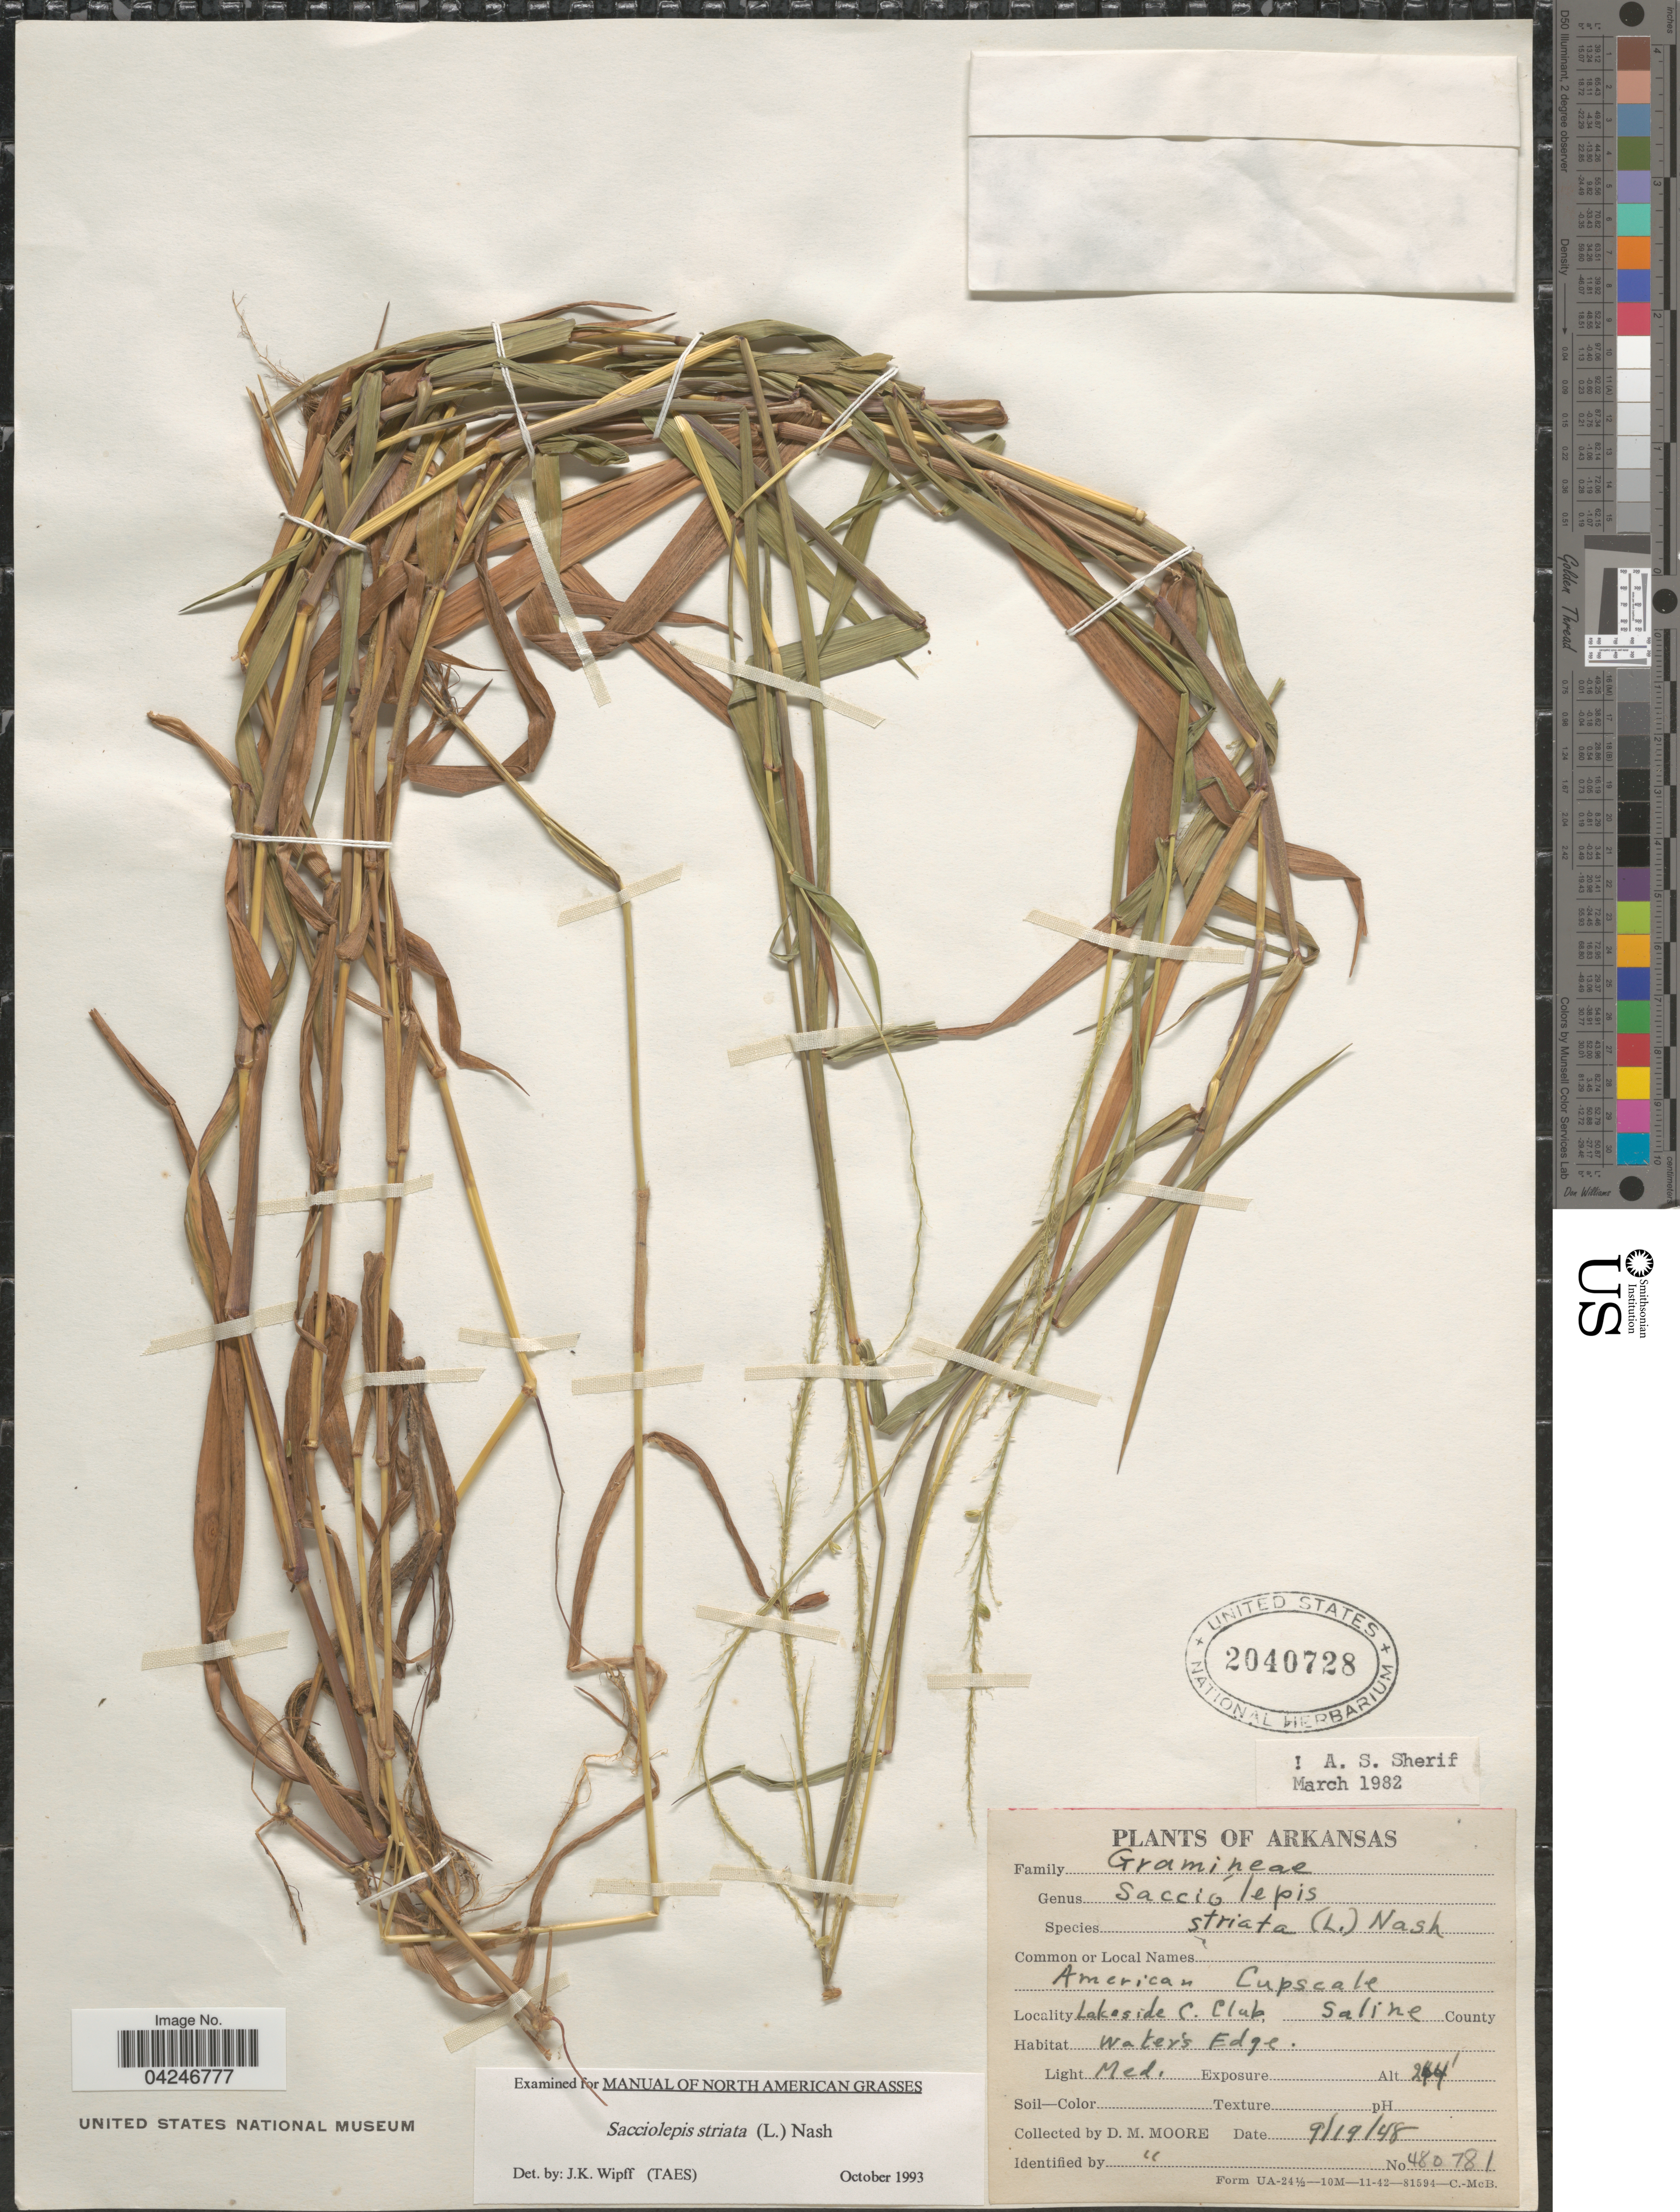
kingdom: Plantae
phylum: Tracheophyta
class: Liliopsida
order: Poales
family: Poaceae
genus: Sacciolepis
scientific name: Sacciolepis striata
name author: (L.) Nash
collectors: D. Moore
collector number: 480781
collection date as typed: Transcribed d/m/y: 19/9/48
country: United States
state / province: Arkansas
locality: Lakeside C. Club, Saline County.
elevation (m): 74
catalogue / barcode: US 2040728